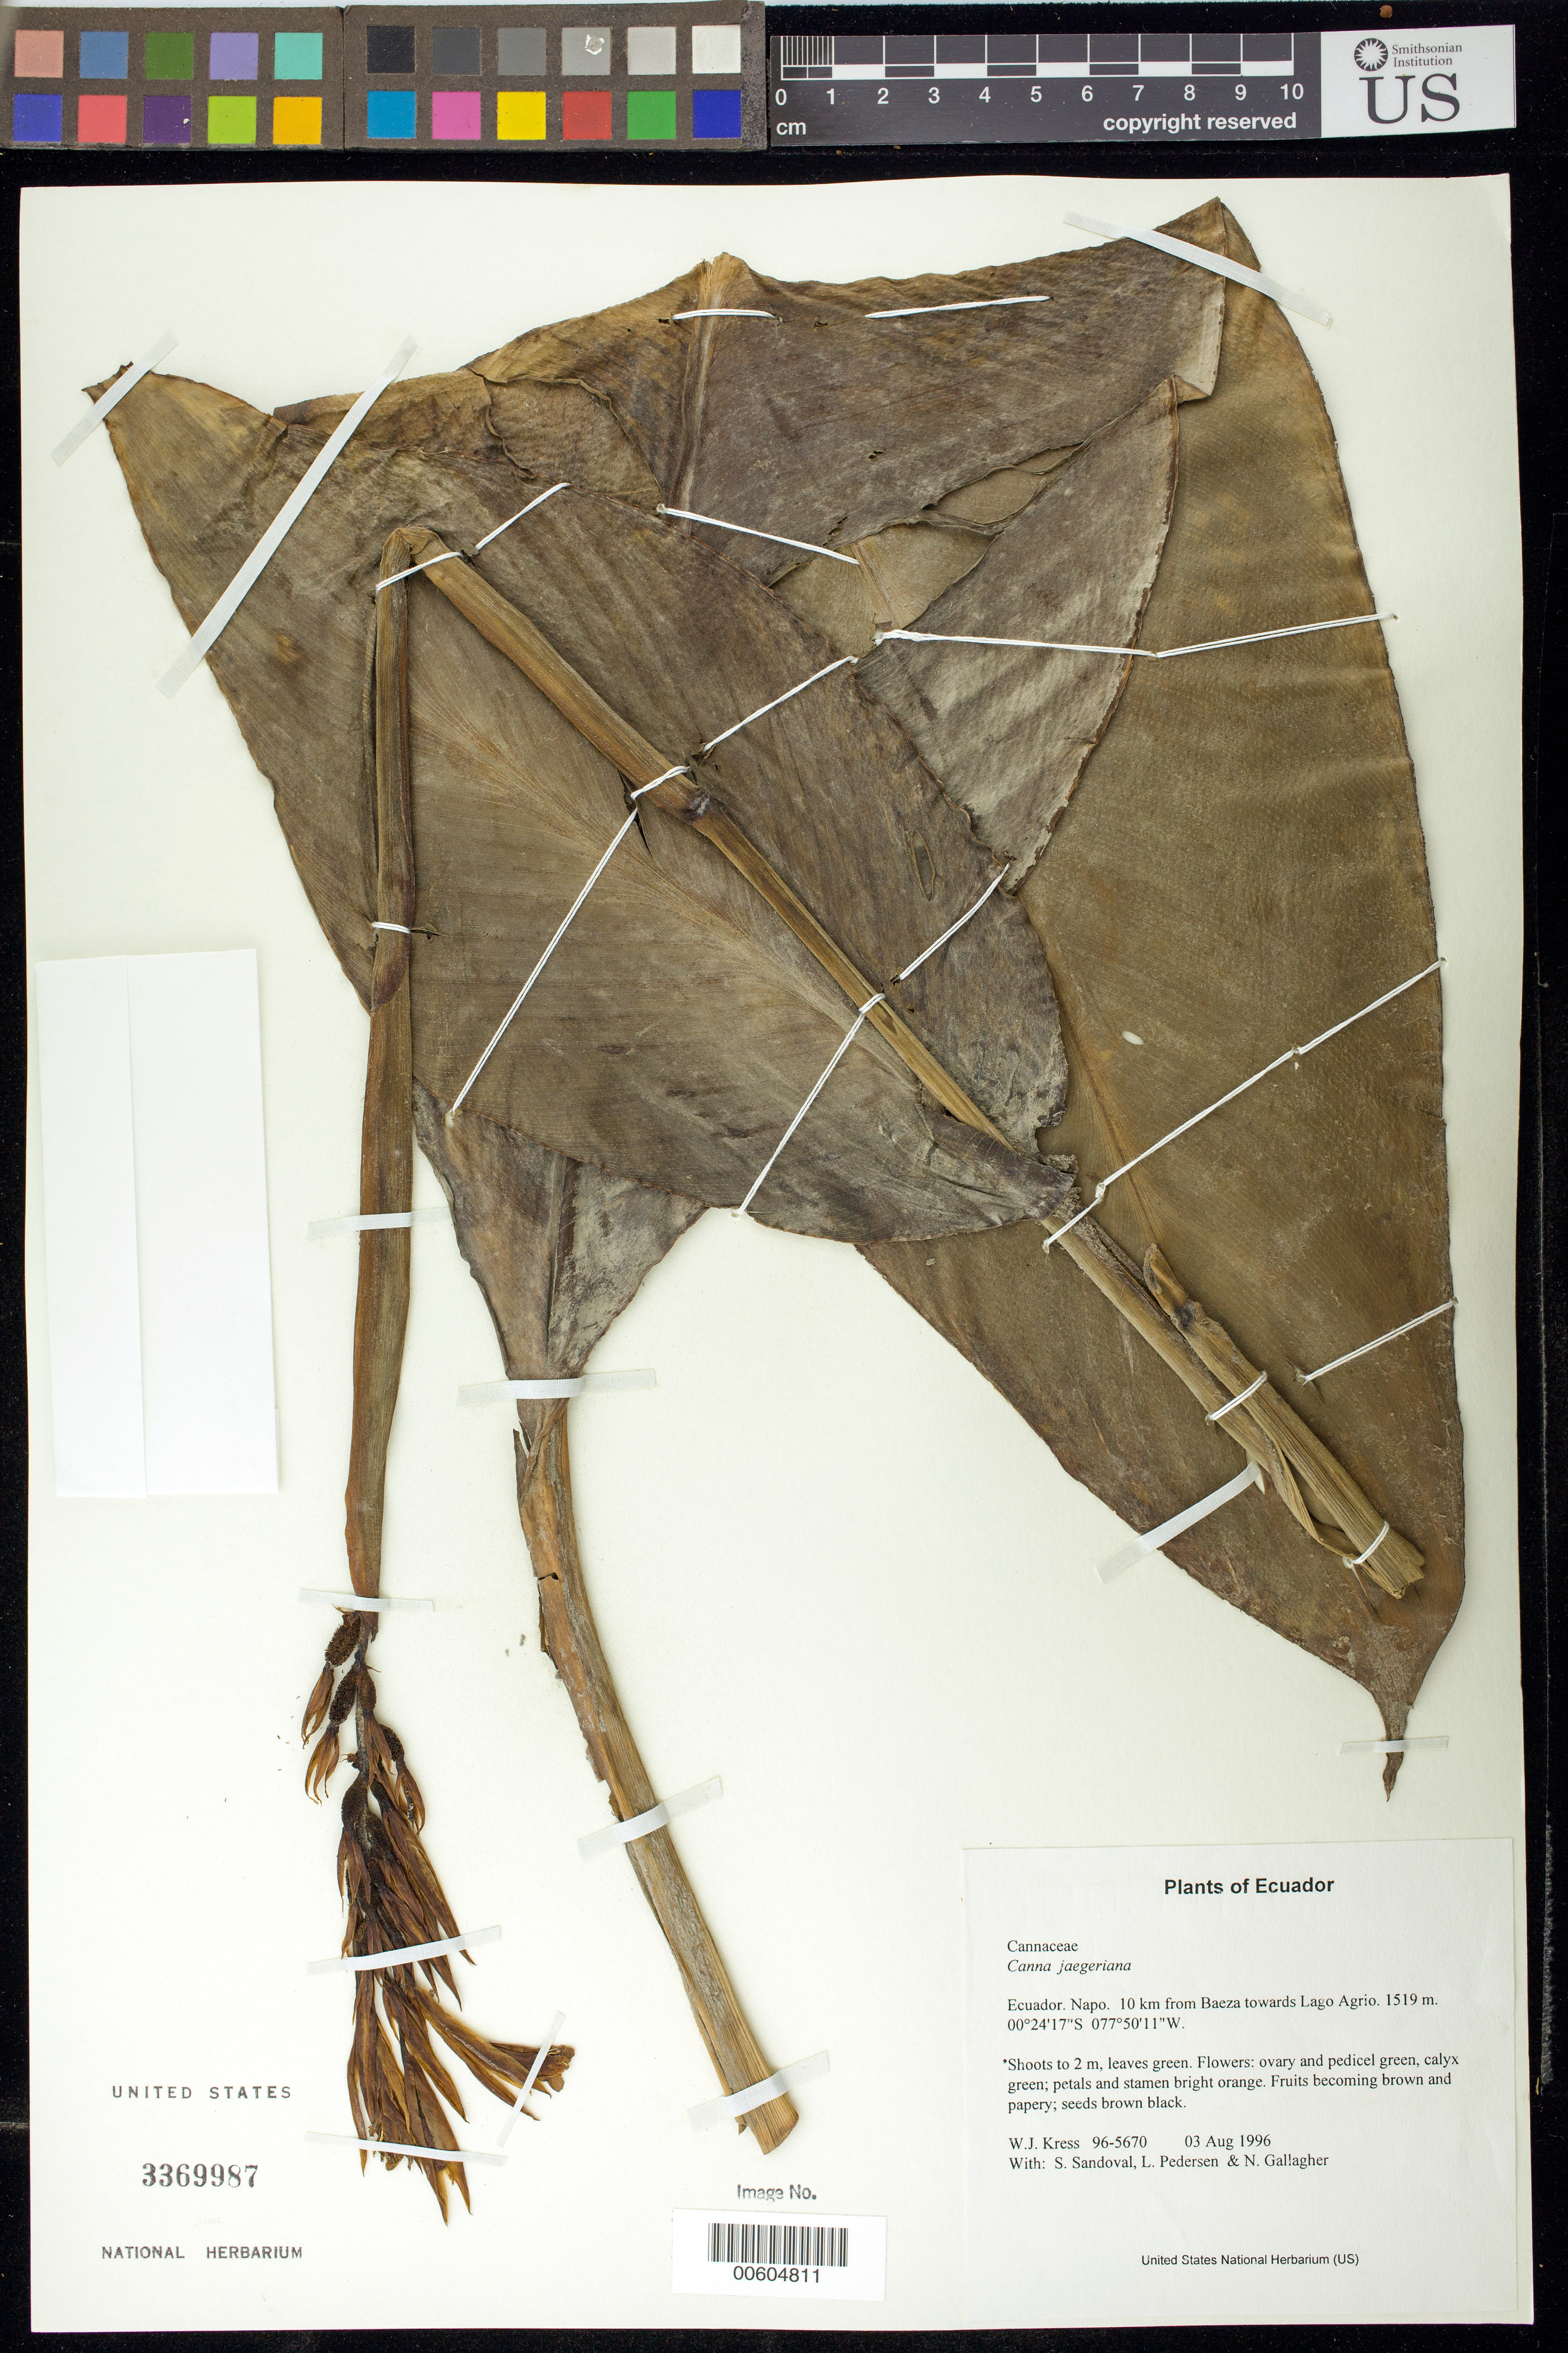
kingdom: Plantae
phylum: Tracheophyta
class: Liliopsida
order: Zingiberales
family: Cannaceae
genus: Canna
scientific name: Canna jaegeriana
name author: Urb.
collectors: W. J. Kress, S. Sandoval, L. Pedersen & N. L. Gallagher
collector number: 96-5670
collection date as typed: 03 Aug 1996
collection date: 1996-08-03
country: Ecuador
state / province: Napo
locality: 10 km from Baeza towards Lago Agrio.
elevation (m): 1519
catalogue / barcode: US 3369987